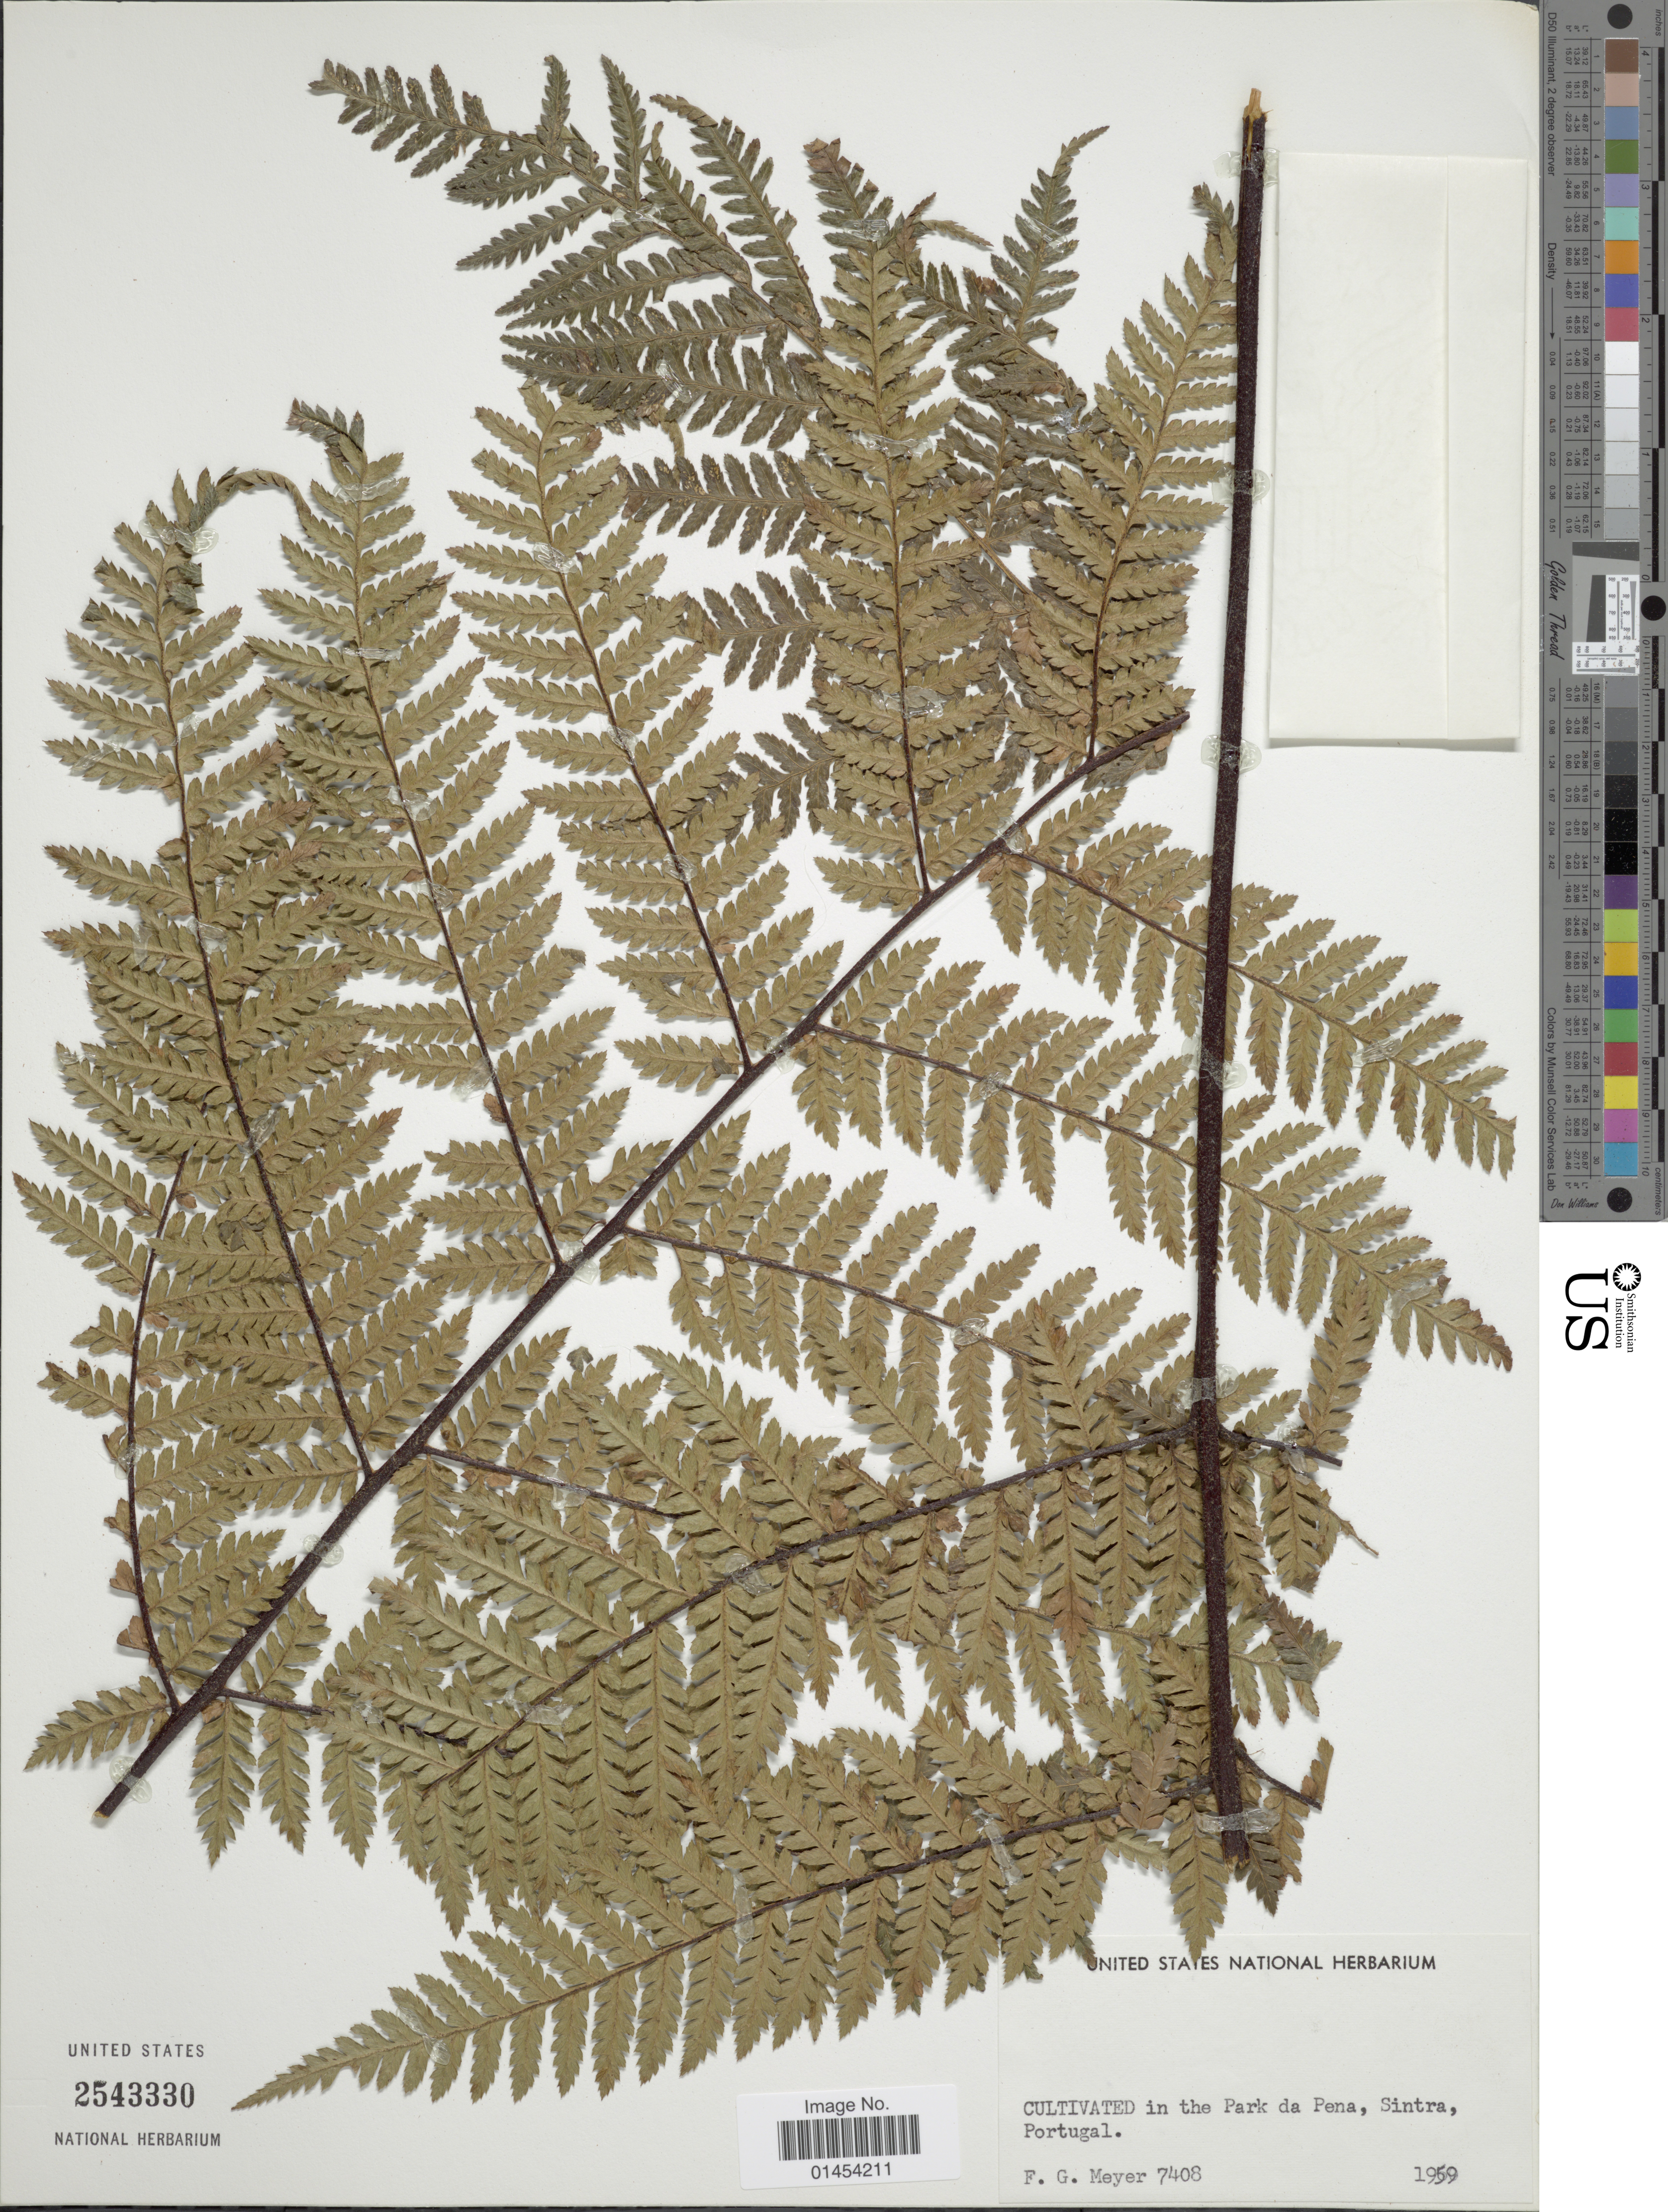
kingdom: Plantae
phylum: Tracheophyta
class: Polypodiopsida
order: Cyatheales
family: Cyatheaceae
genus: Alsophila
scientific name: Alsophila sp.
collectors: F. G. Meyer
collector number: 7408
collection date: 1959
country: Portugal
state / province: Lisboa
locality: Cultivated in the Park da Pena, Sintra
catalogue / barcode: US 2543330